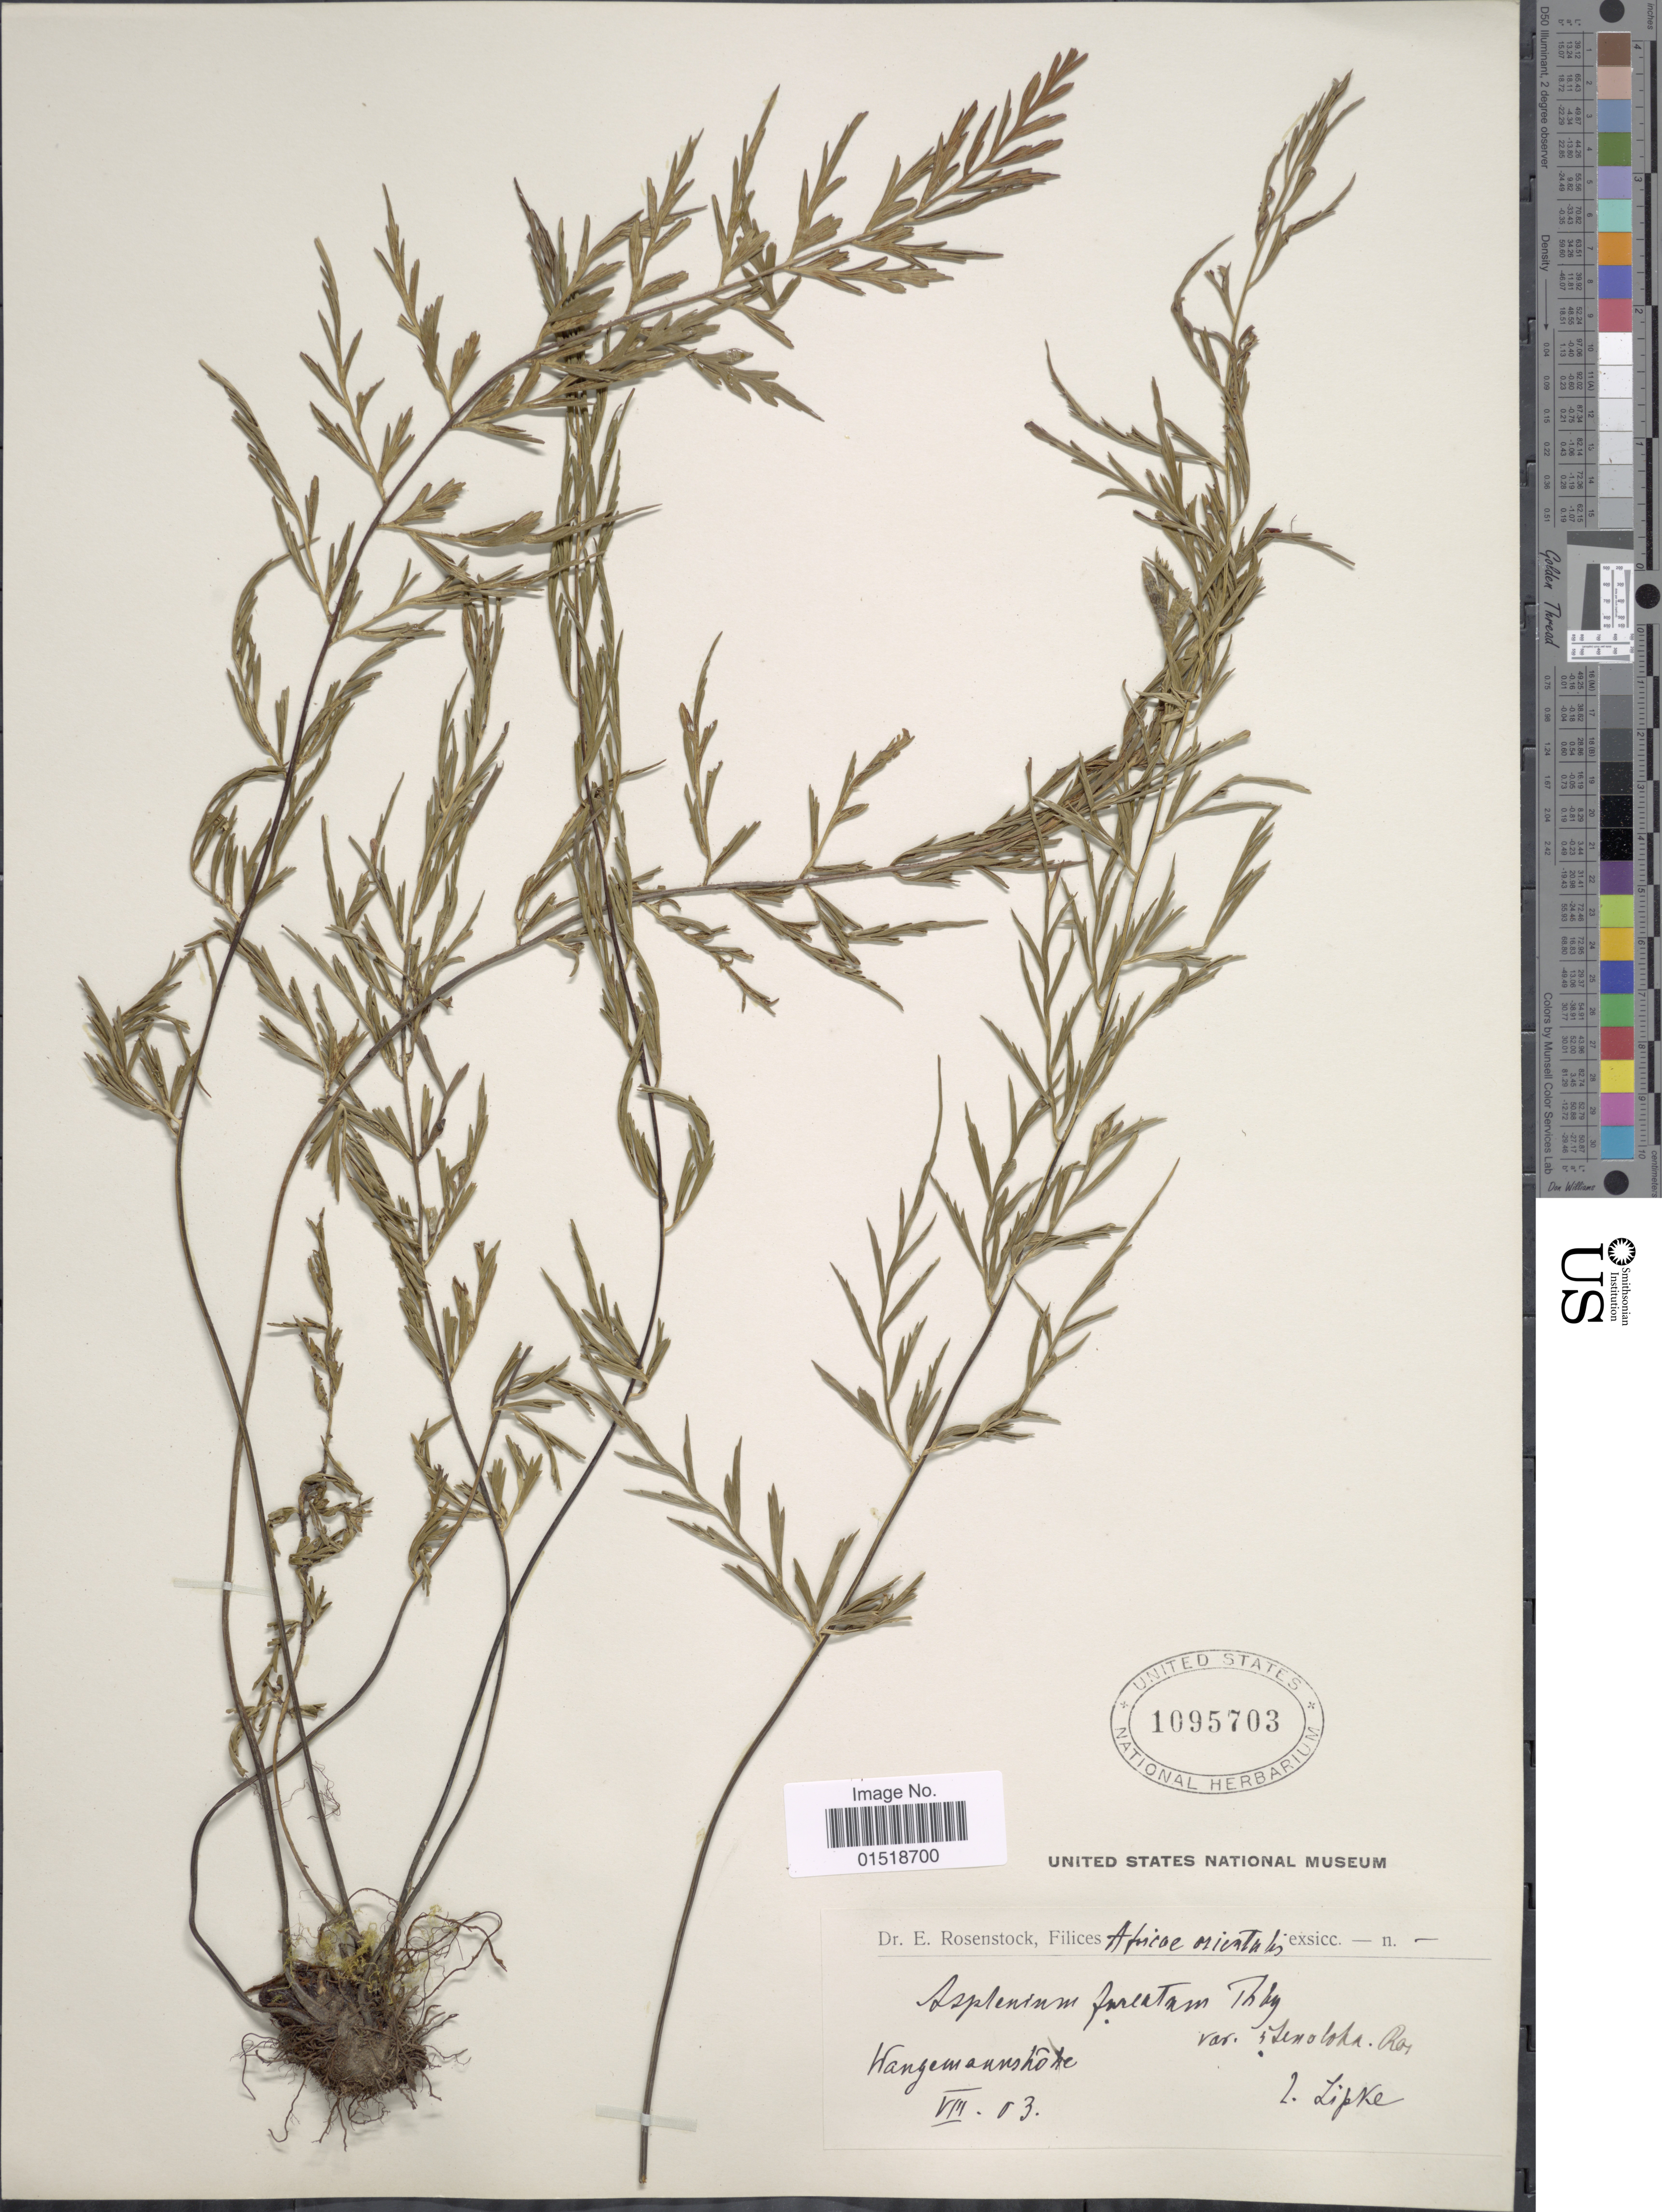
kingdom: Plantae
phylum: Tracheophyta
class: Polypodiopsida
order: Polypodiales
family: Aspleniaceae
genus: Asplenium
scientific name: Asplenium affine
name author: Sw.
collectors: Lipke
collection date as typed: Transcribed d/m/y: /8/3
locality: Africae orientalis. Wangemannshoke. [interpreted]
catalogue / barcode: US 1095703